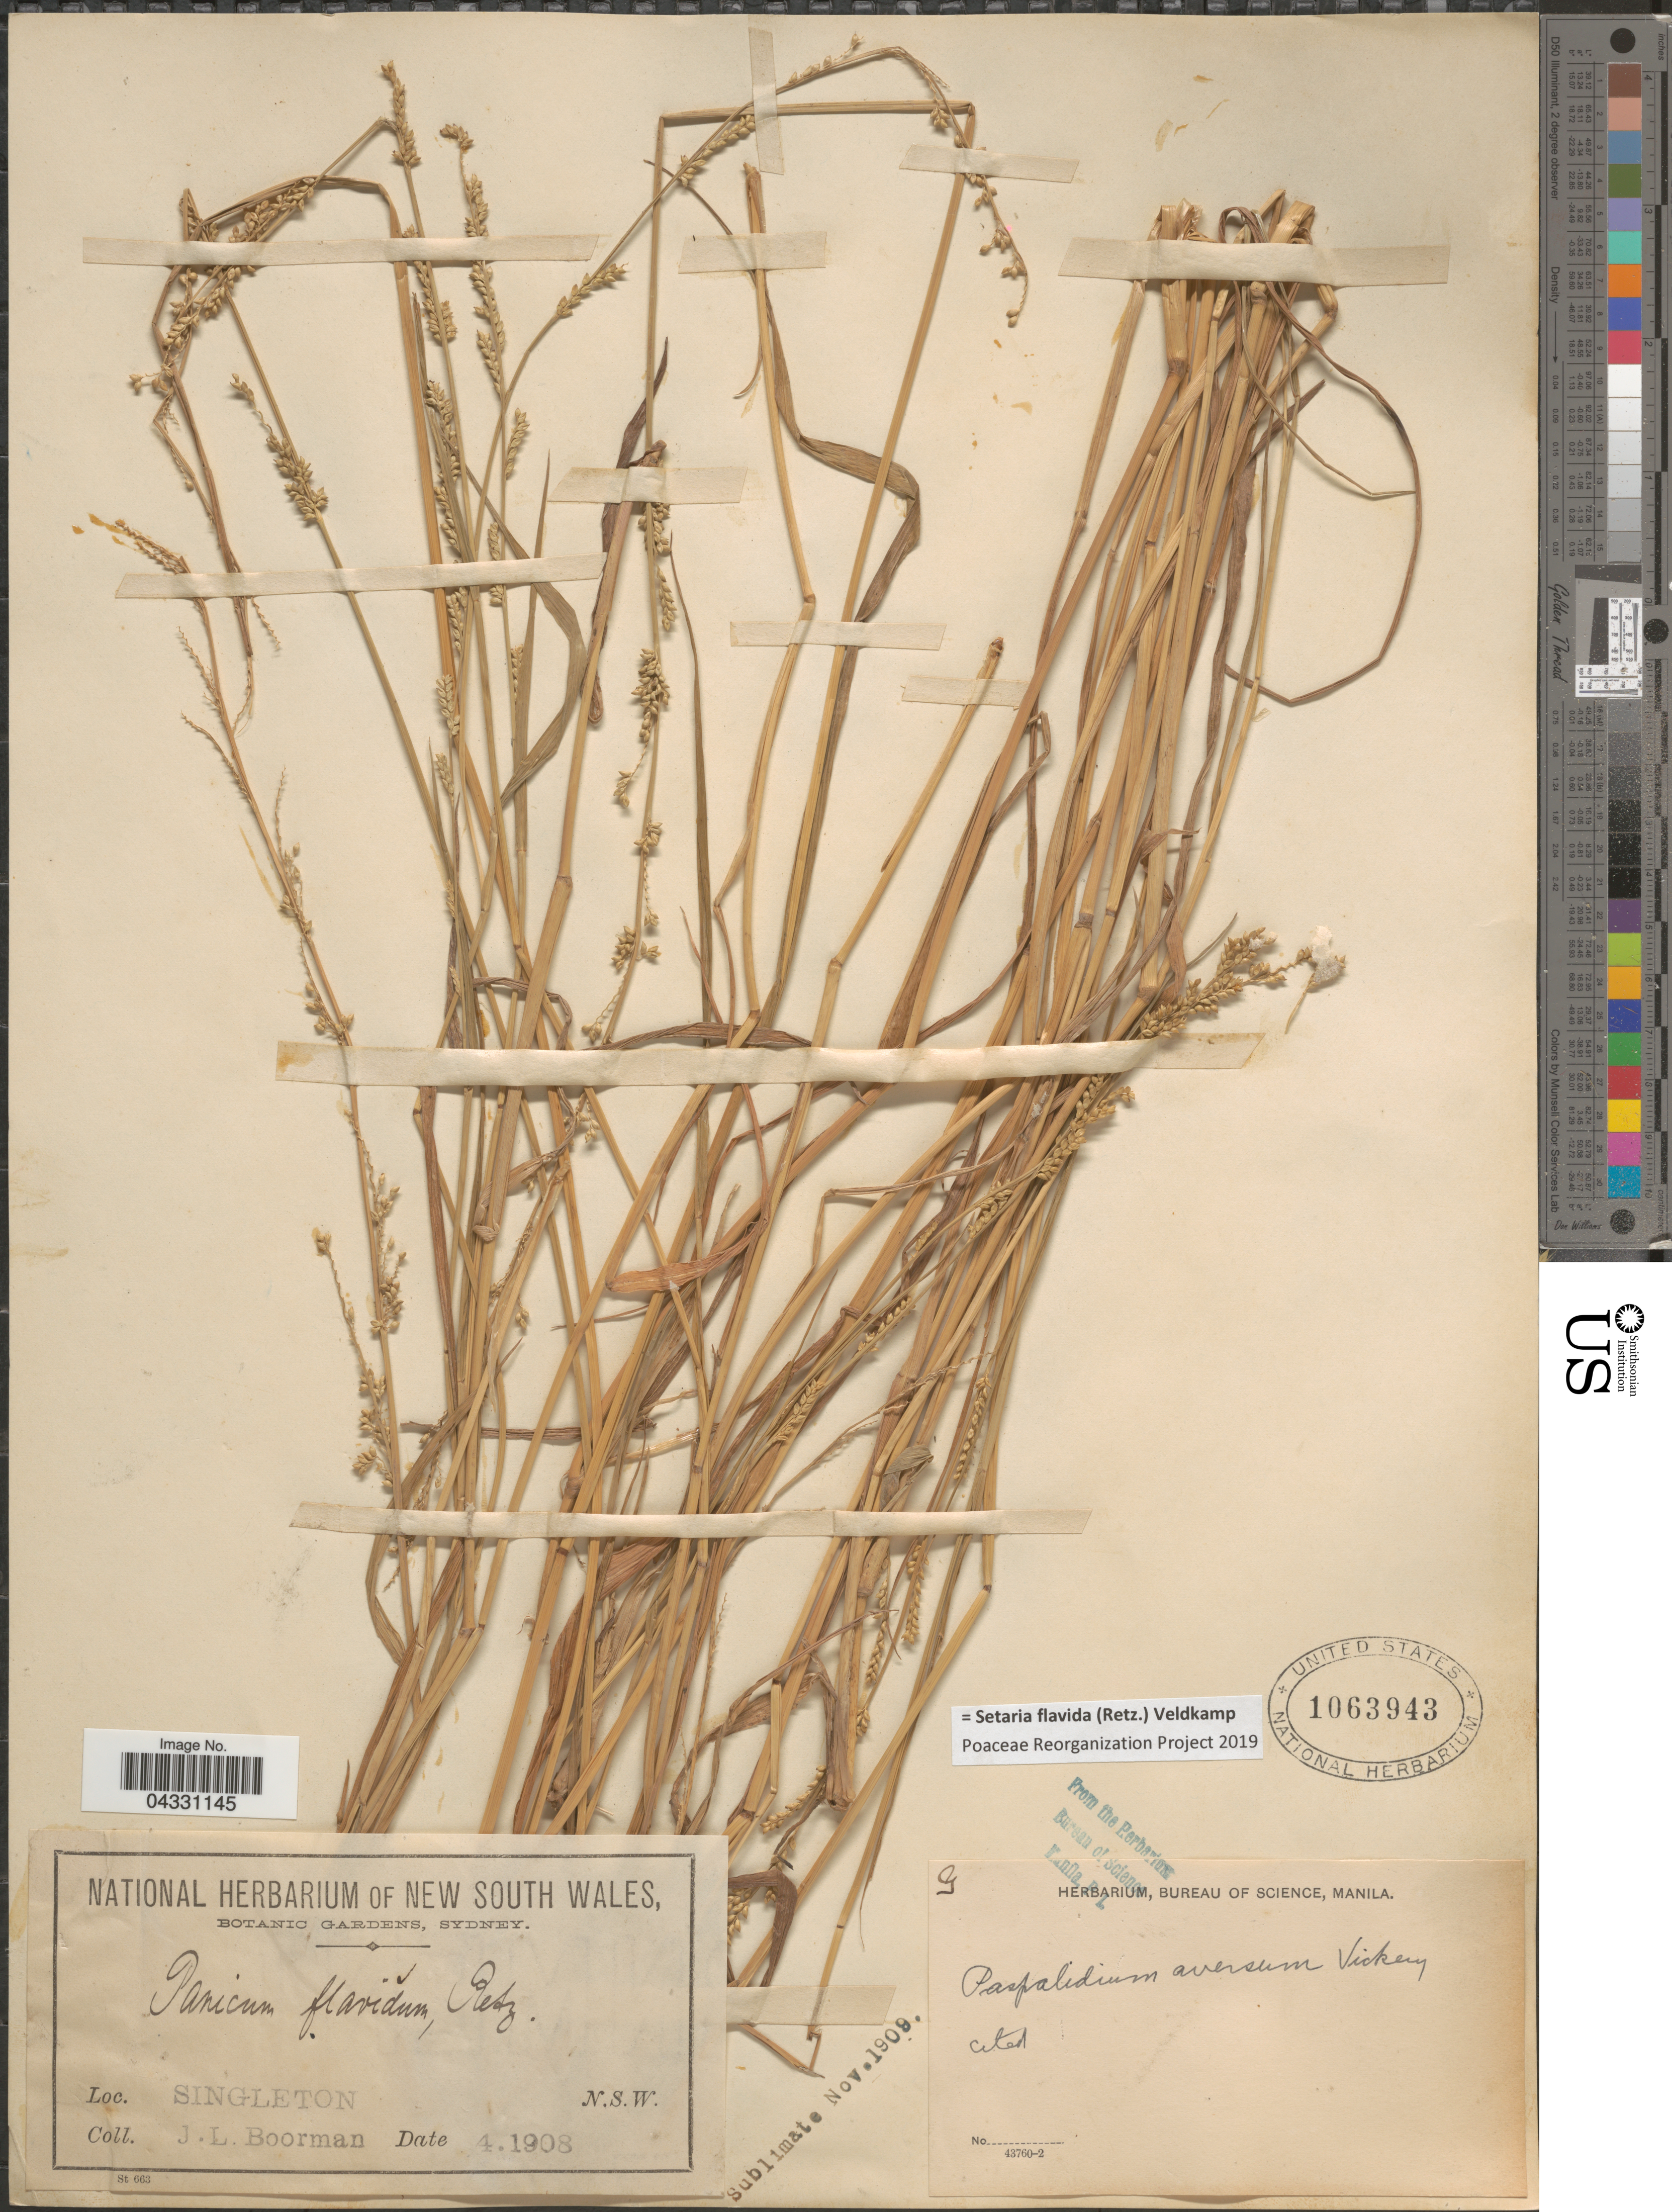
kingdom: Plantae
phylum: Tracheophyta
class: Liliopsida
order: Poales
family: Poaceae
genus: Setaria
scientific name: Setaria flavida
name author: (Retz.) Veldkamp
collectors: J. Boorman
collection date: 1908-04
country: Australia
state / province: New South Wales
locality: Singleton.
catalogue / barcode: US 1063943